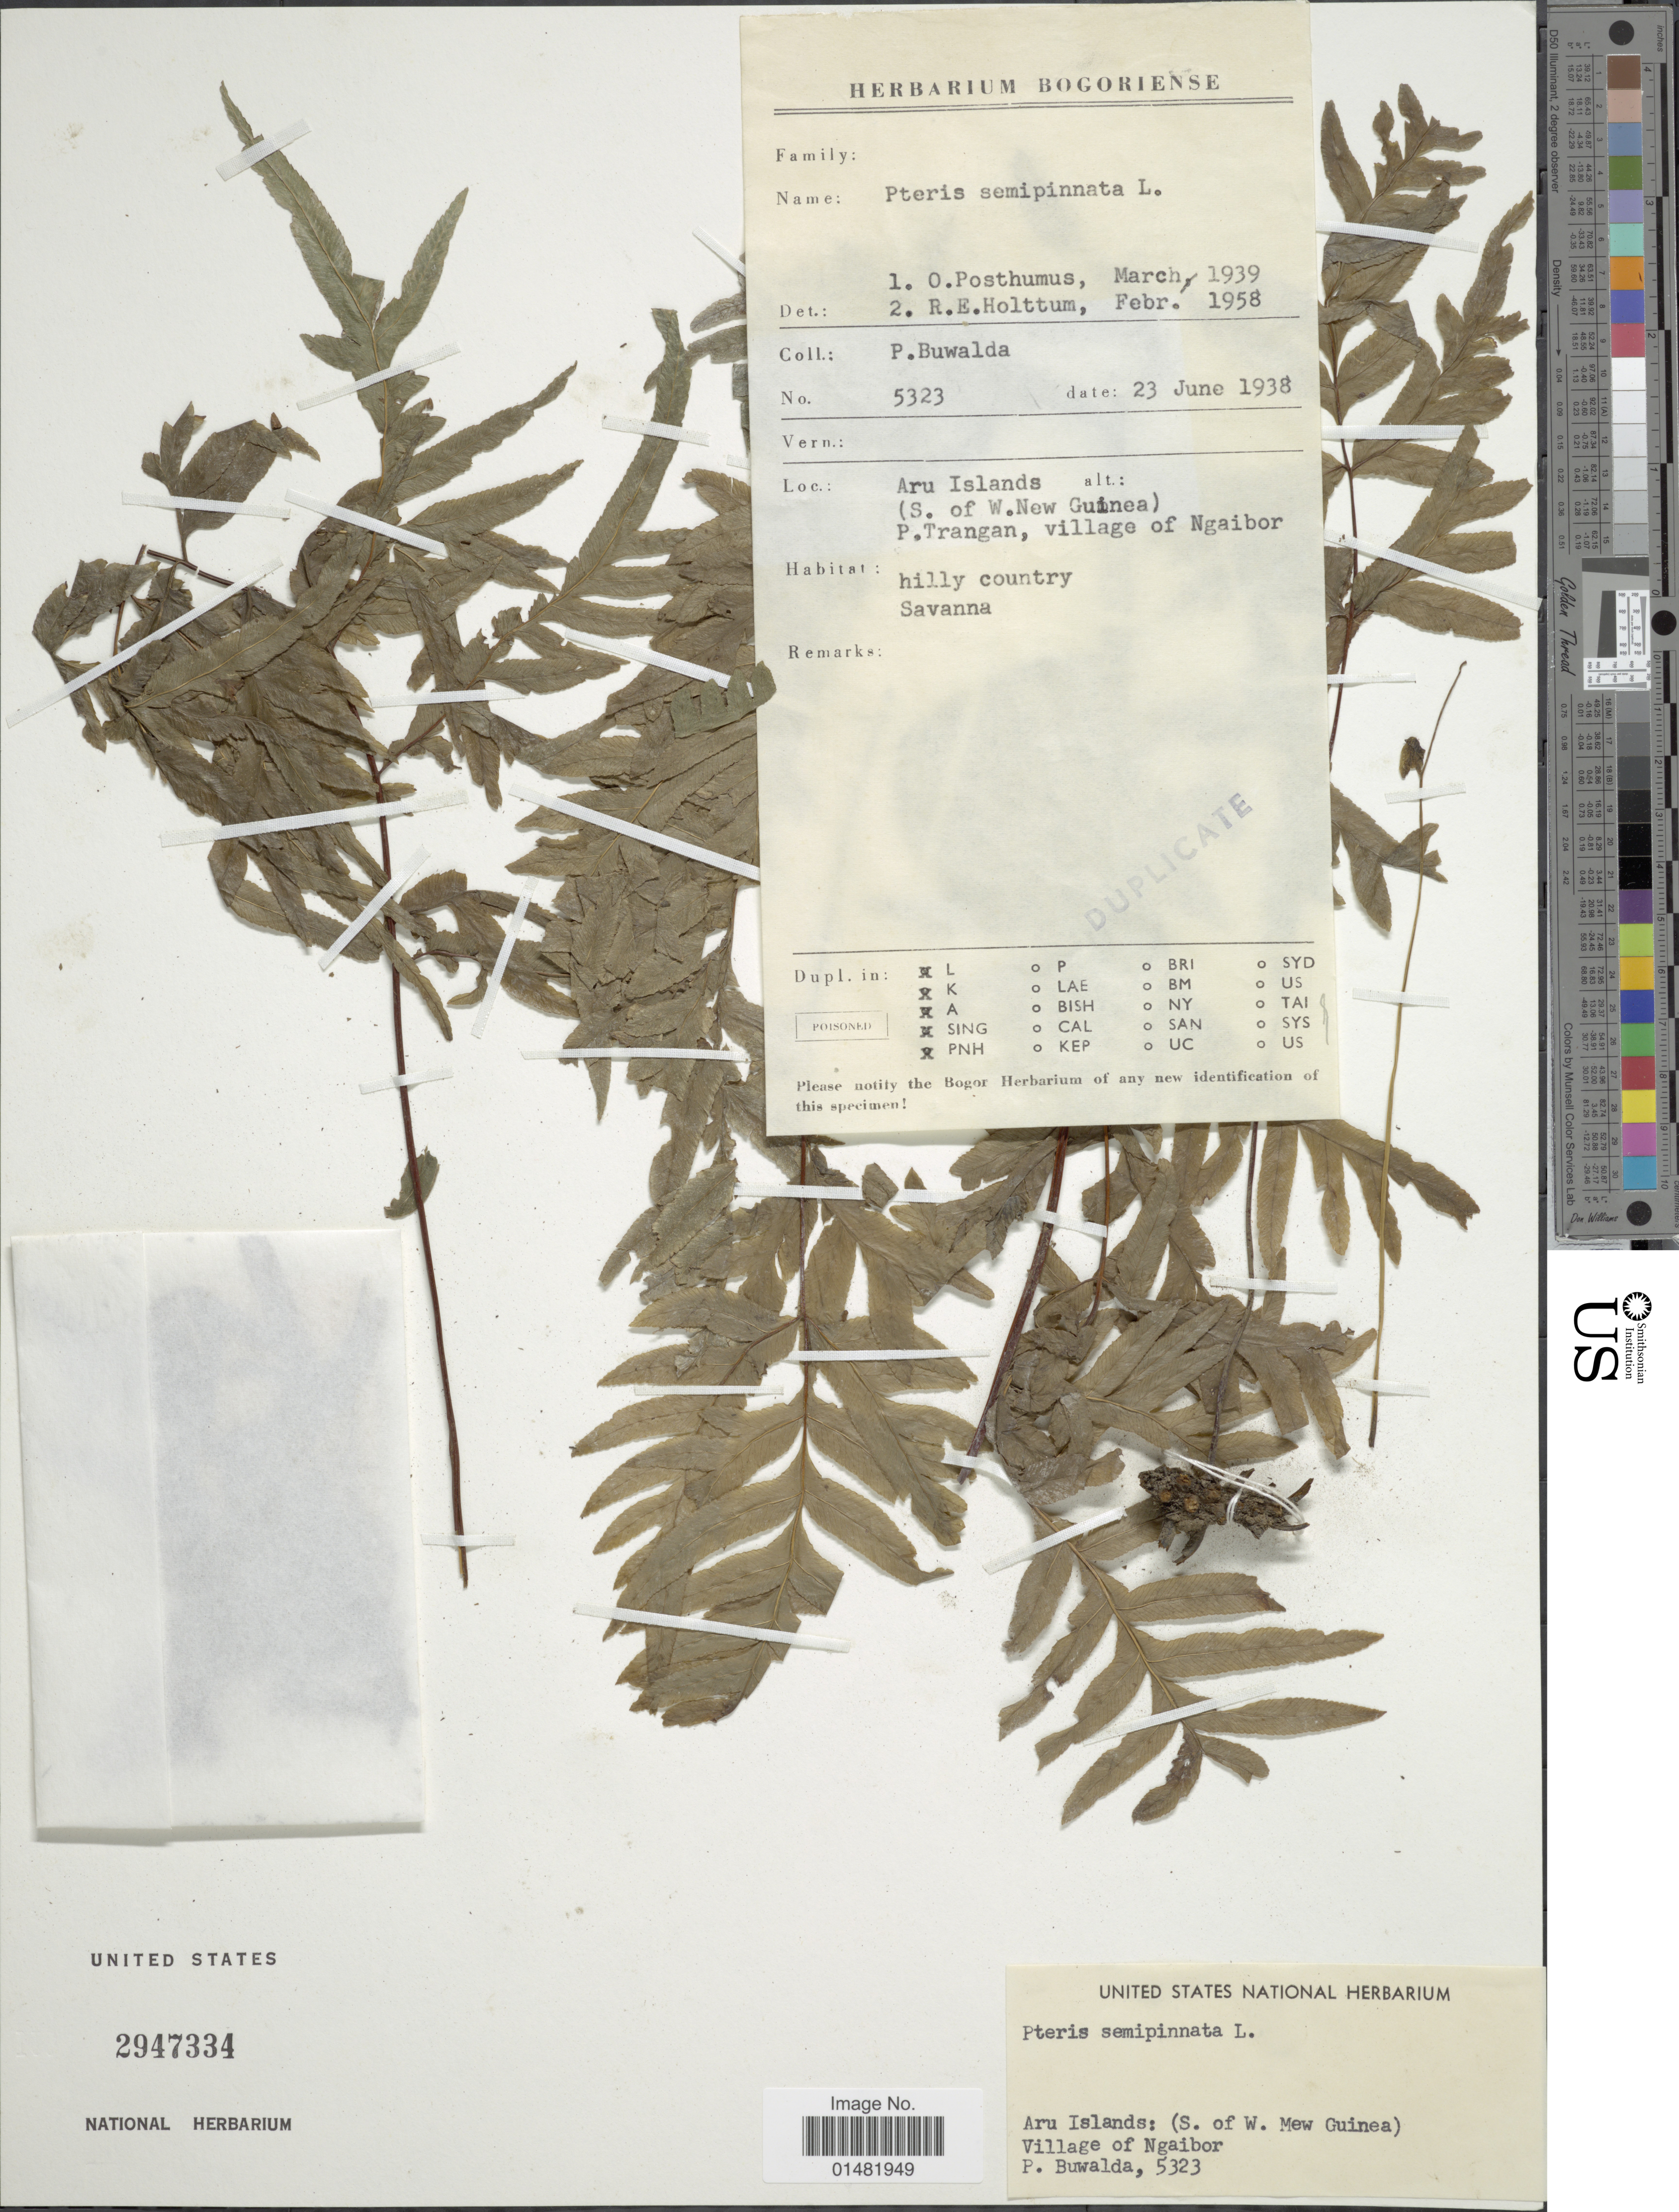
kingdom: Plantae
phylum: Tracheophyta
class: Polypodiopsida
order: Polypodiales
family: Pteridaceae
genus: Pteris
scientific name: Pteris semipinnata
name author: L.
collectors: P. Buwalda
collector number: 5323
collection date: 1938-06-23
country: Indonesia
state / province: Maluku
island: New Guinea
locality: Aru Islands: (S. of W. New Guinea), Village of Ngaibor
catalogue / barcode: US 2947334